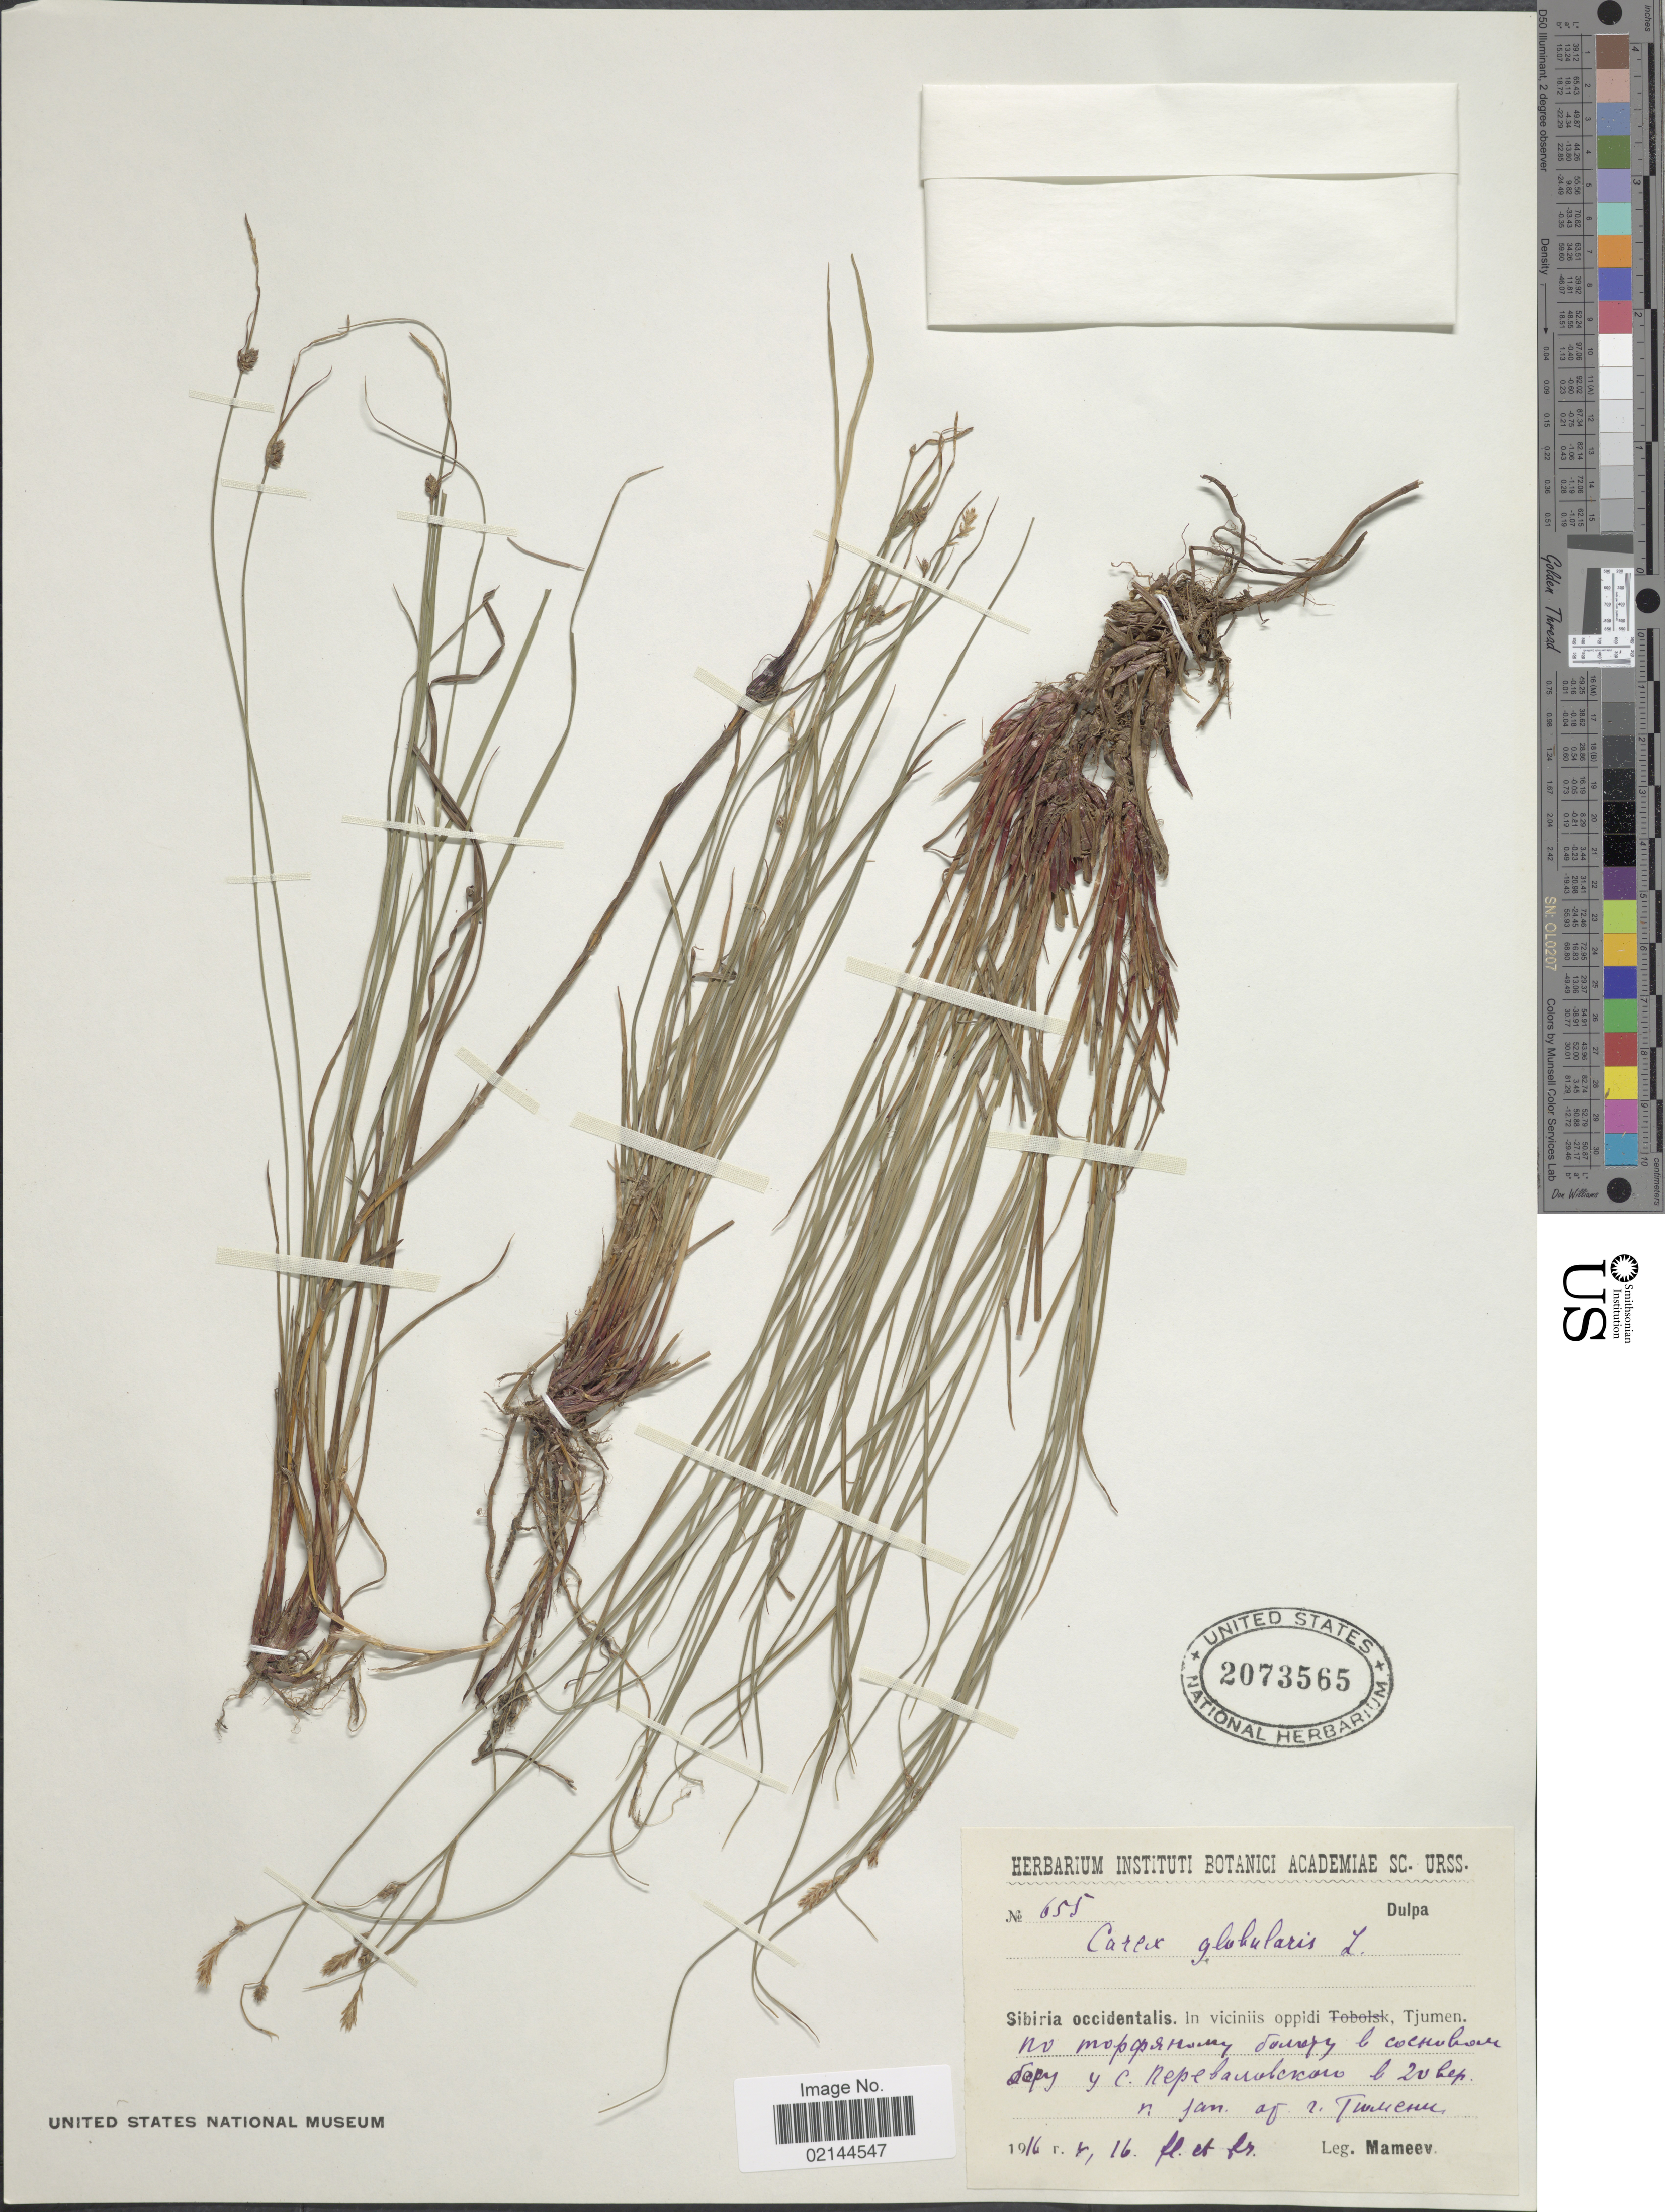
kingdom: Plantae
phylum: Tracheophyta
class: Liliopsida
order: Poales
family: Cyperaceae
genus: Carex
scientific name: Carex globularis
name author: L.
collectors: Mameev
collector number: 655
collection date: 1916-05-16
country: Russian Federation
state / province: Tyumen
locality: Sibiria occidentalis. In viciniis oppidi, Tjumen.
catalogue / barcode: US 2073565